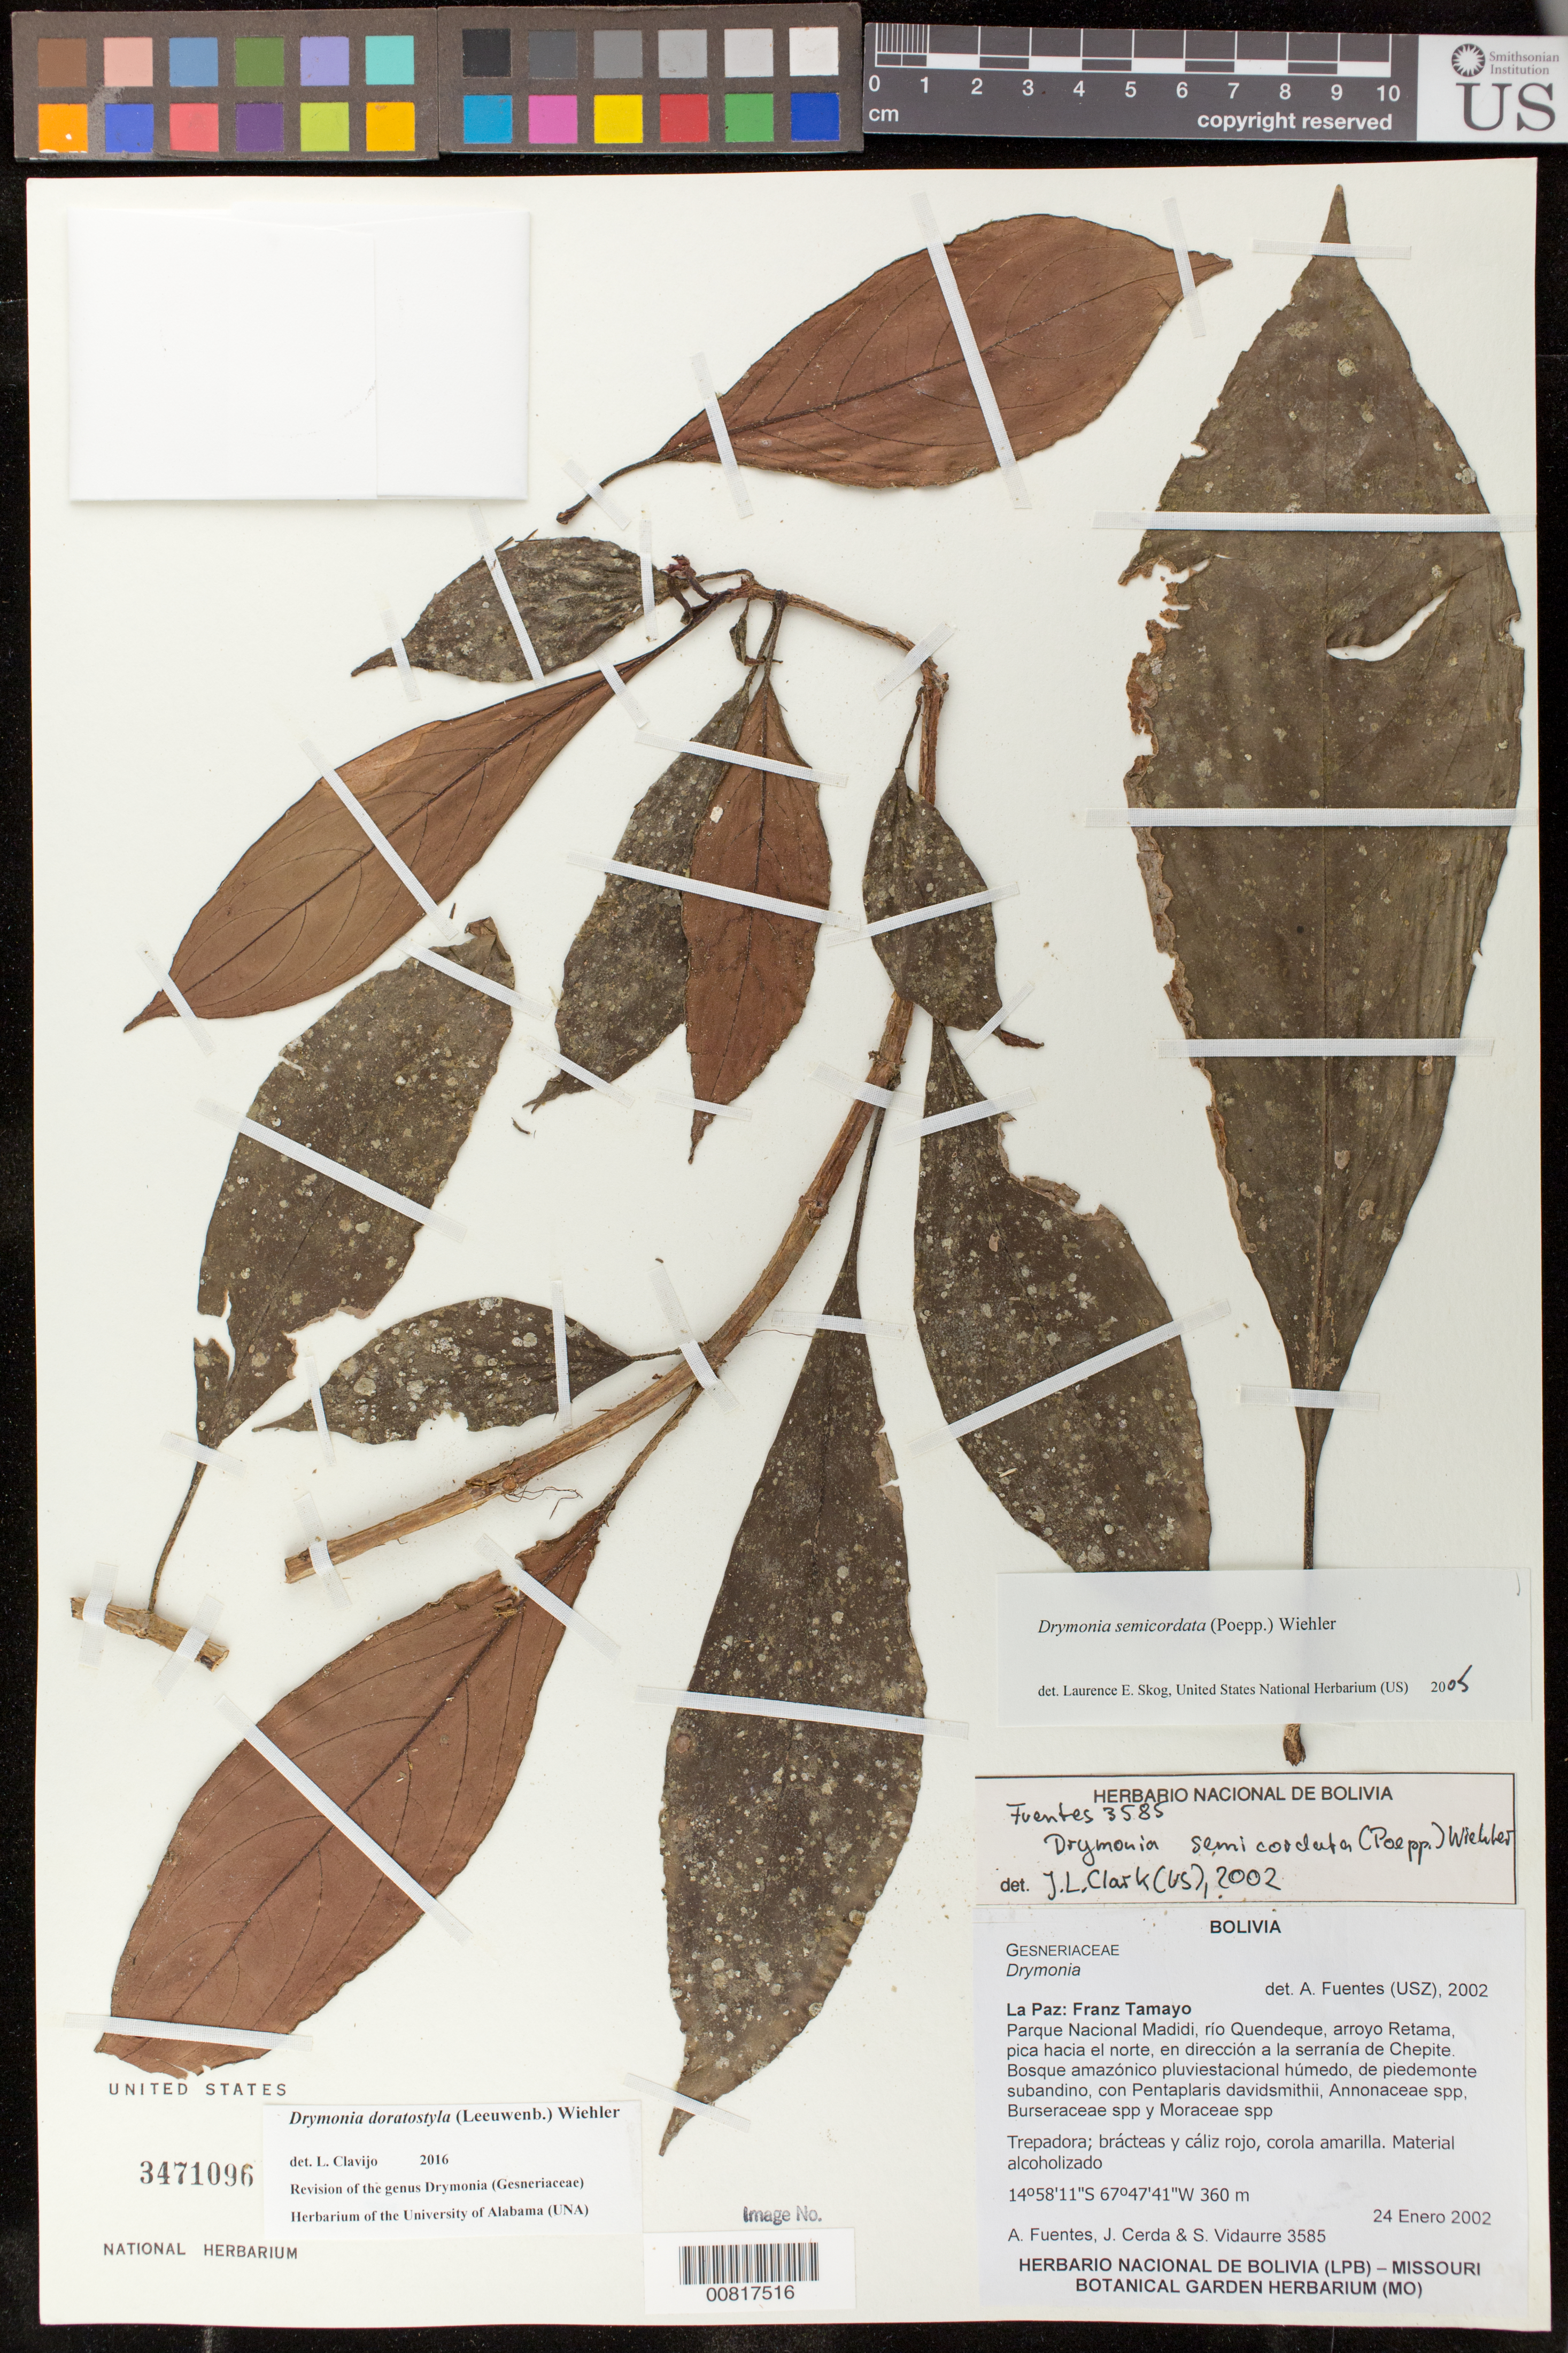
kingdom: Plantae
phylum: Tracheophyta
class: Magnoliopsida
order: Lamiales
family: Gesneriaceae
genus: Drymonia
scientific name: Drymonia doratostyla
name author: (Leeuwenb.) Wiehler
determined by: Clavijo, L.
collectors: A. Fuentes, J. Cerda & S. Vidaurre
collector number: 3585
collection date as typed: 24 Jan 2002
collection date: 2002-01-24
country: Bolivia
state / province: La Paz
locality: La Paz: Franz Tamayo. Parque Nacional Madidi, río Quendeque, arroyo Retama, pica hacia el norte, en dirección a la serranía de Chepite.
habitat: Bosque amazónico pluviestacional húmedo, de piedemonte subandino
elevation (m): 360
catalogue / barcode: US 3471096